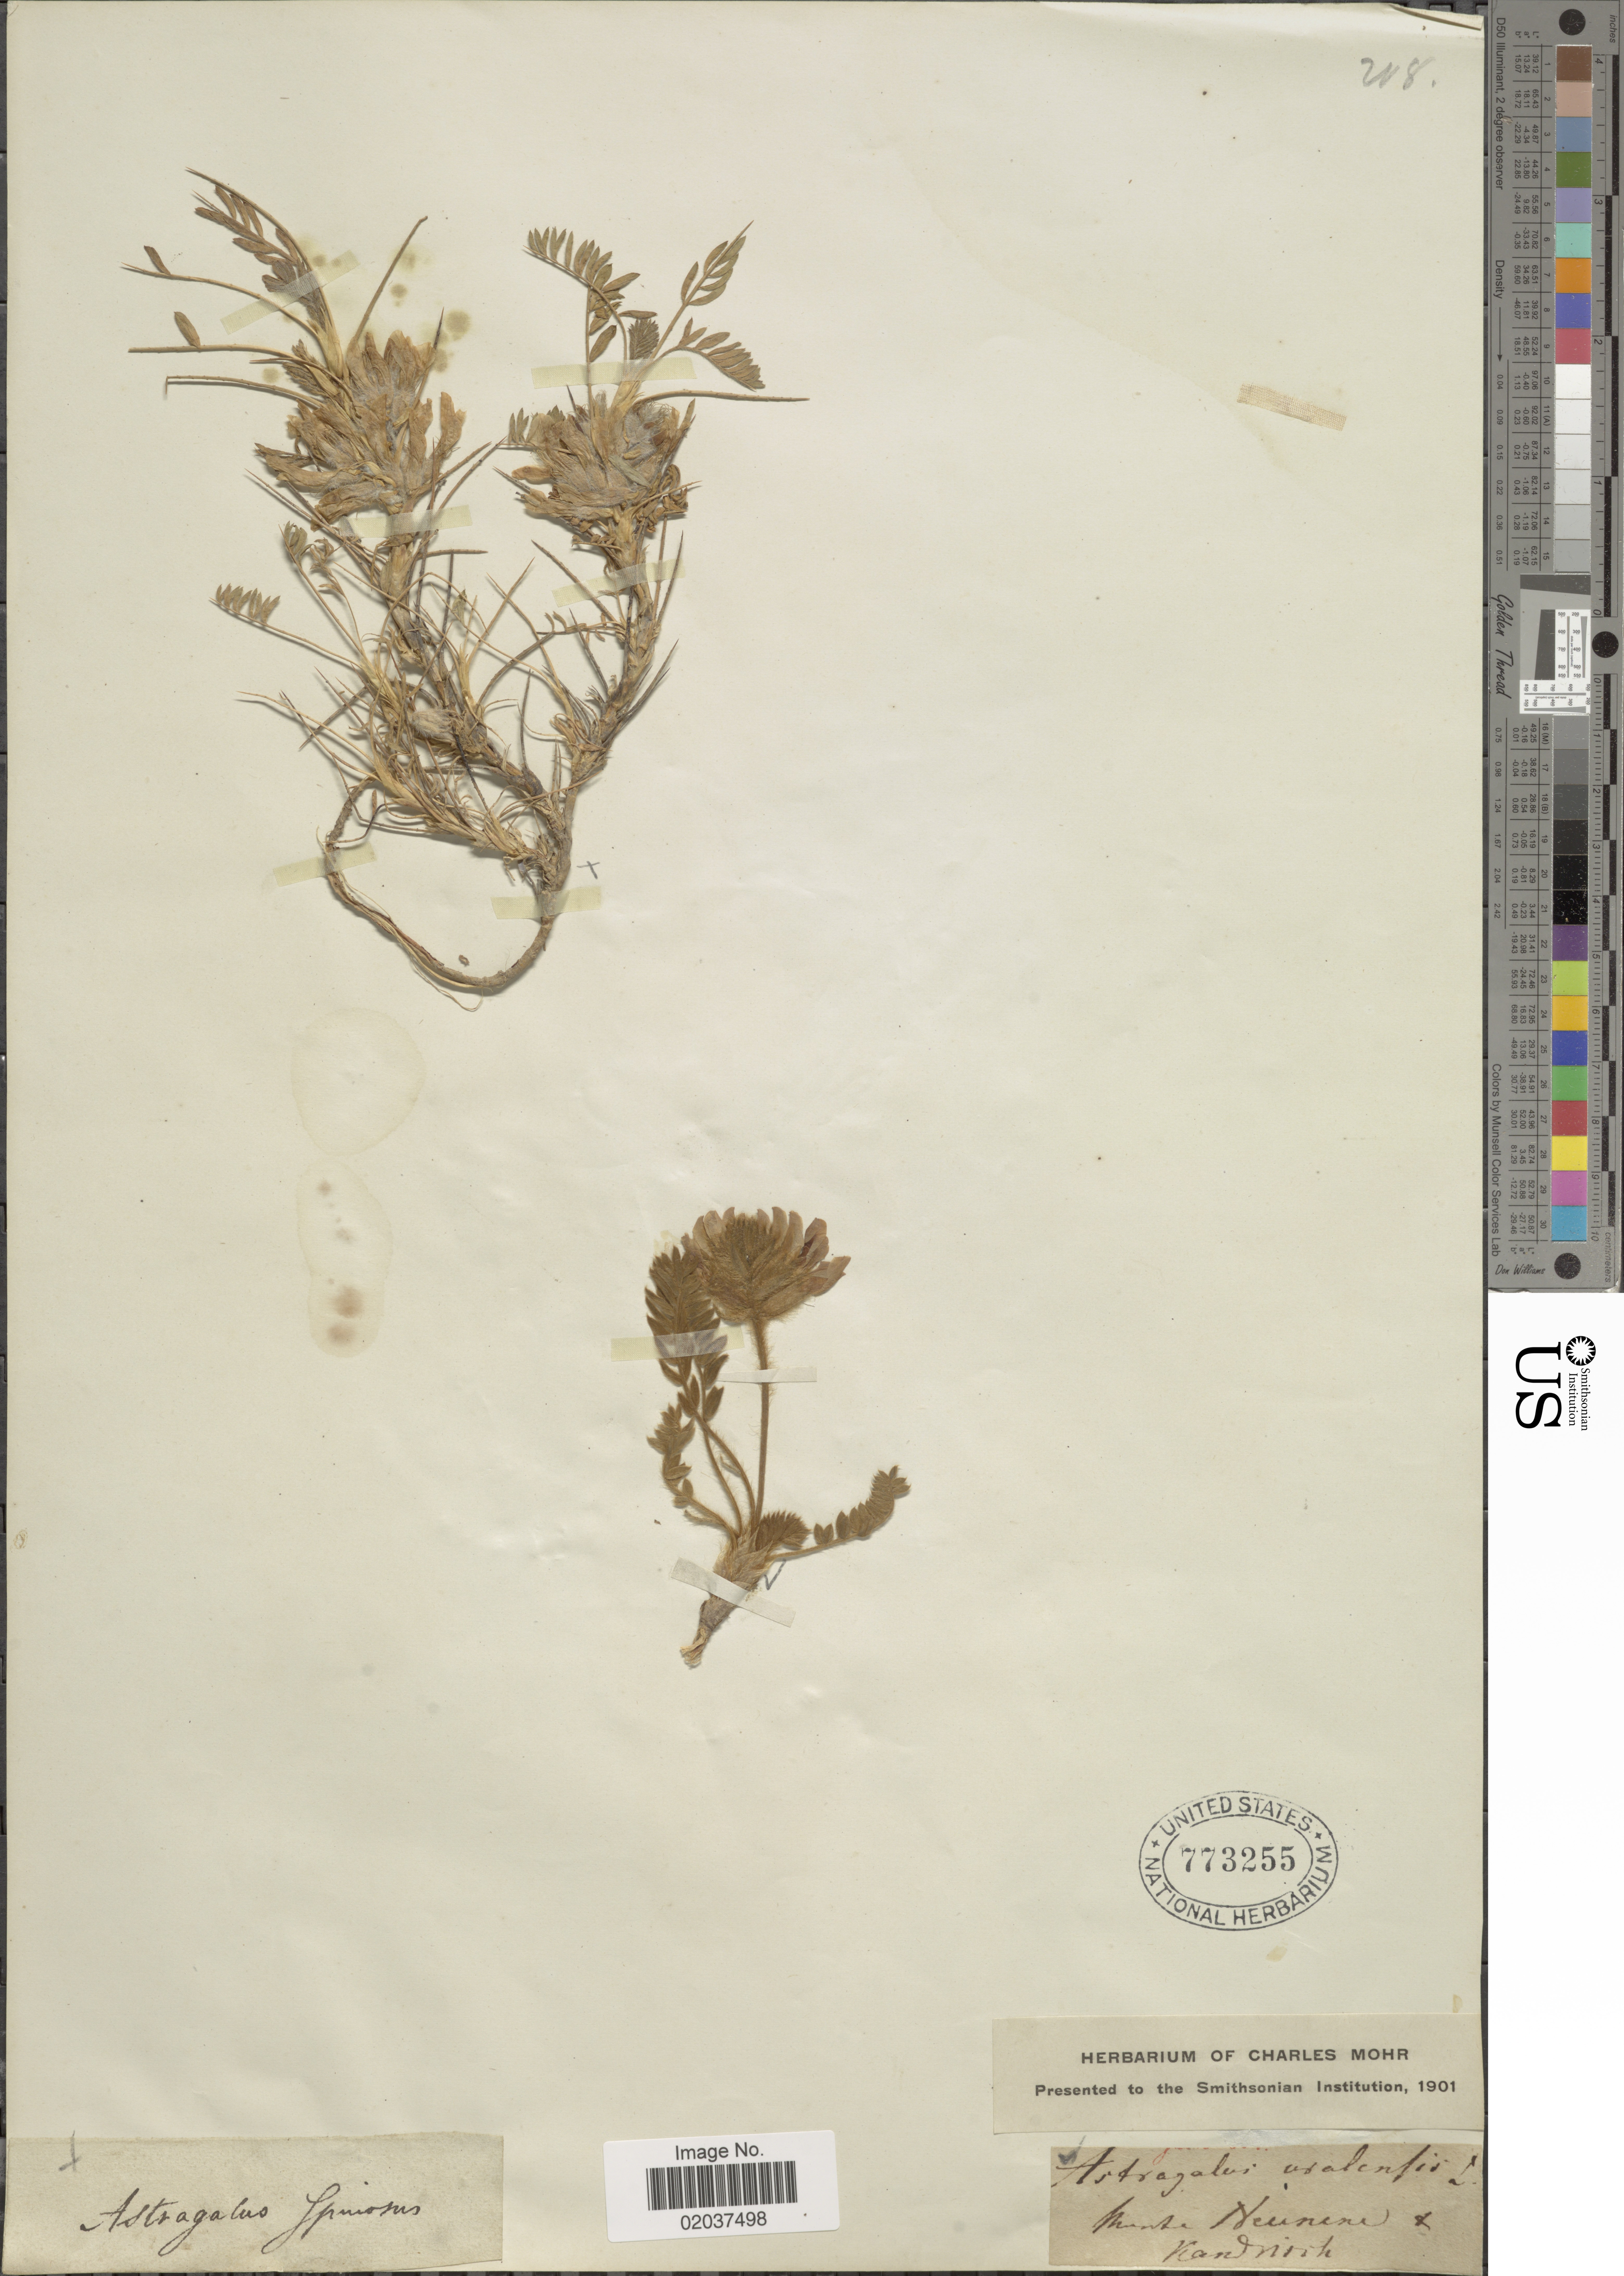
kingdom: Plantae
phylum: Tracheophyta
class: Magnoliopsida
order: Fabales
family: Fabaceae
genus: Astragalus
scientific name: Astragalus sp.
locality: Monte Neunene [interpreted]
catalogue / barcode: US 773255